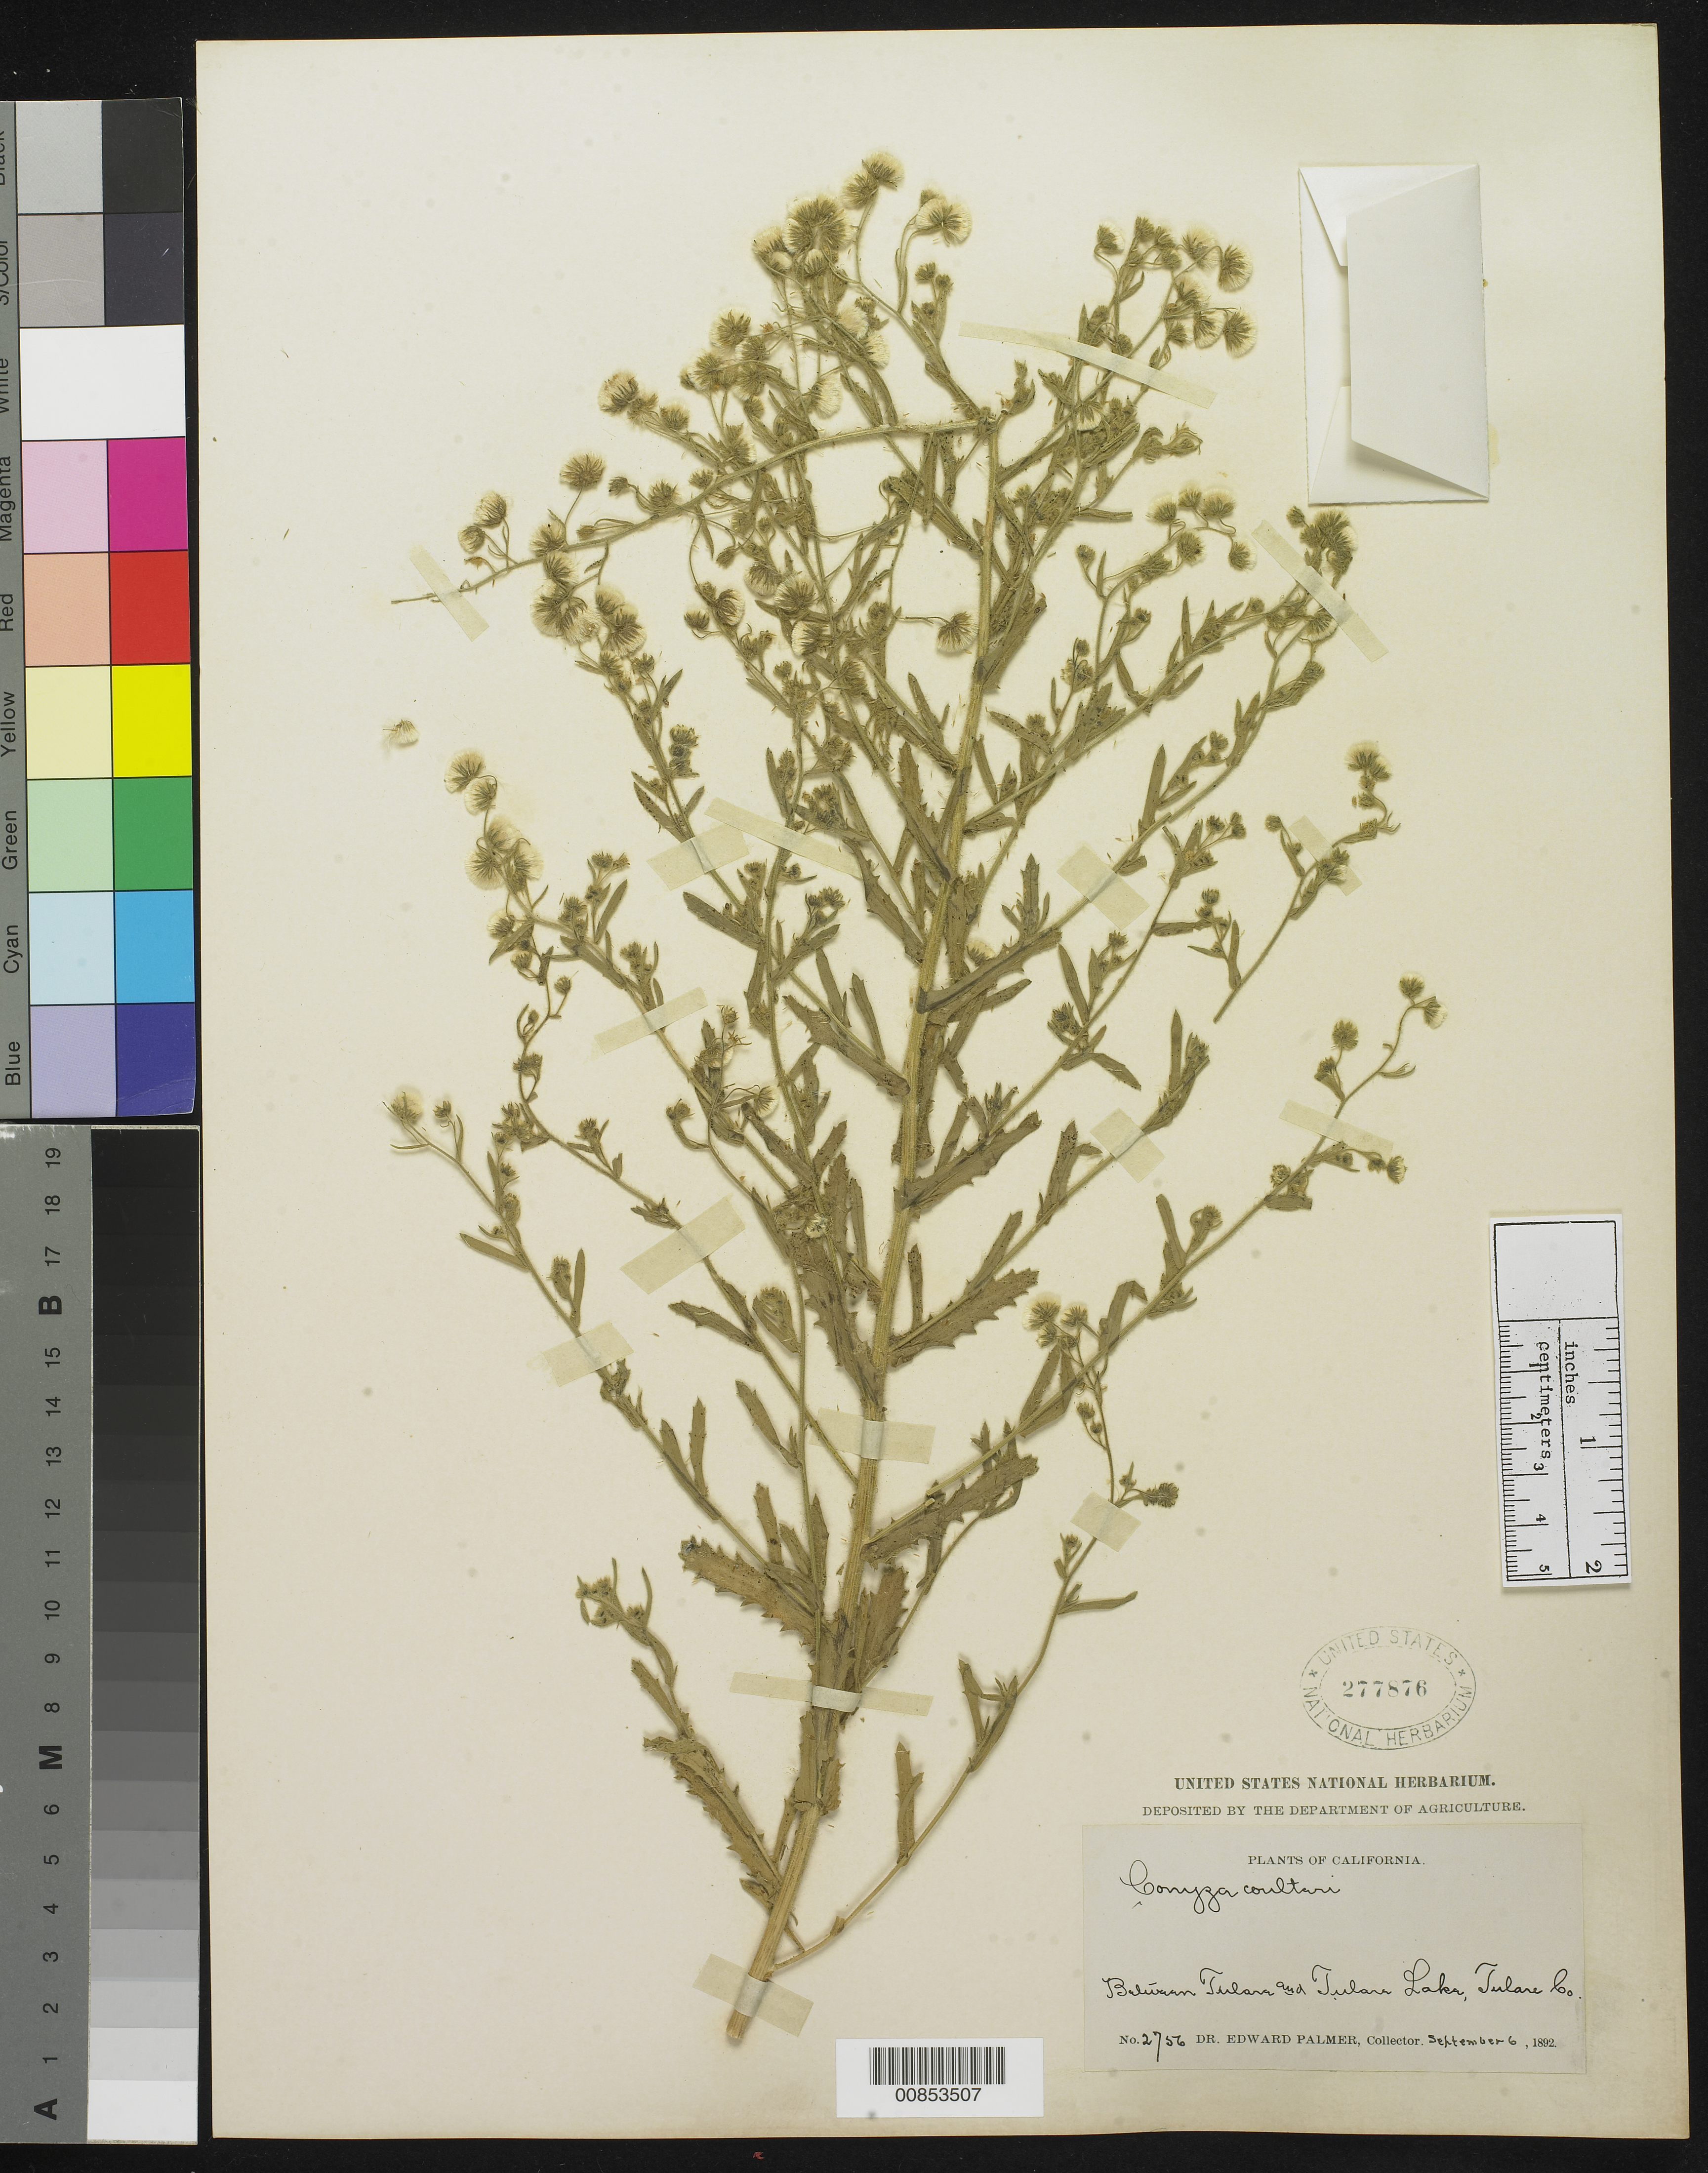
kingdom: Plantae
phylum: Tracheophyta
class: Magnoliopsida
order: Asterales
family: Asteraceae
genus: Conyza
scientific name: Conyza coulteri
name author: A. Gray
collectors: E. Palmer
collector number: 2756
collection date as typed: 06 Sep 1892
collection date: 1892-09-06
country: United States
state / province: California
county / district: Tulare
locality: Between Tulare and Tulare Lake, Tulare County, California.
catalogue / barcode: US 277876